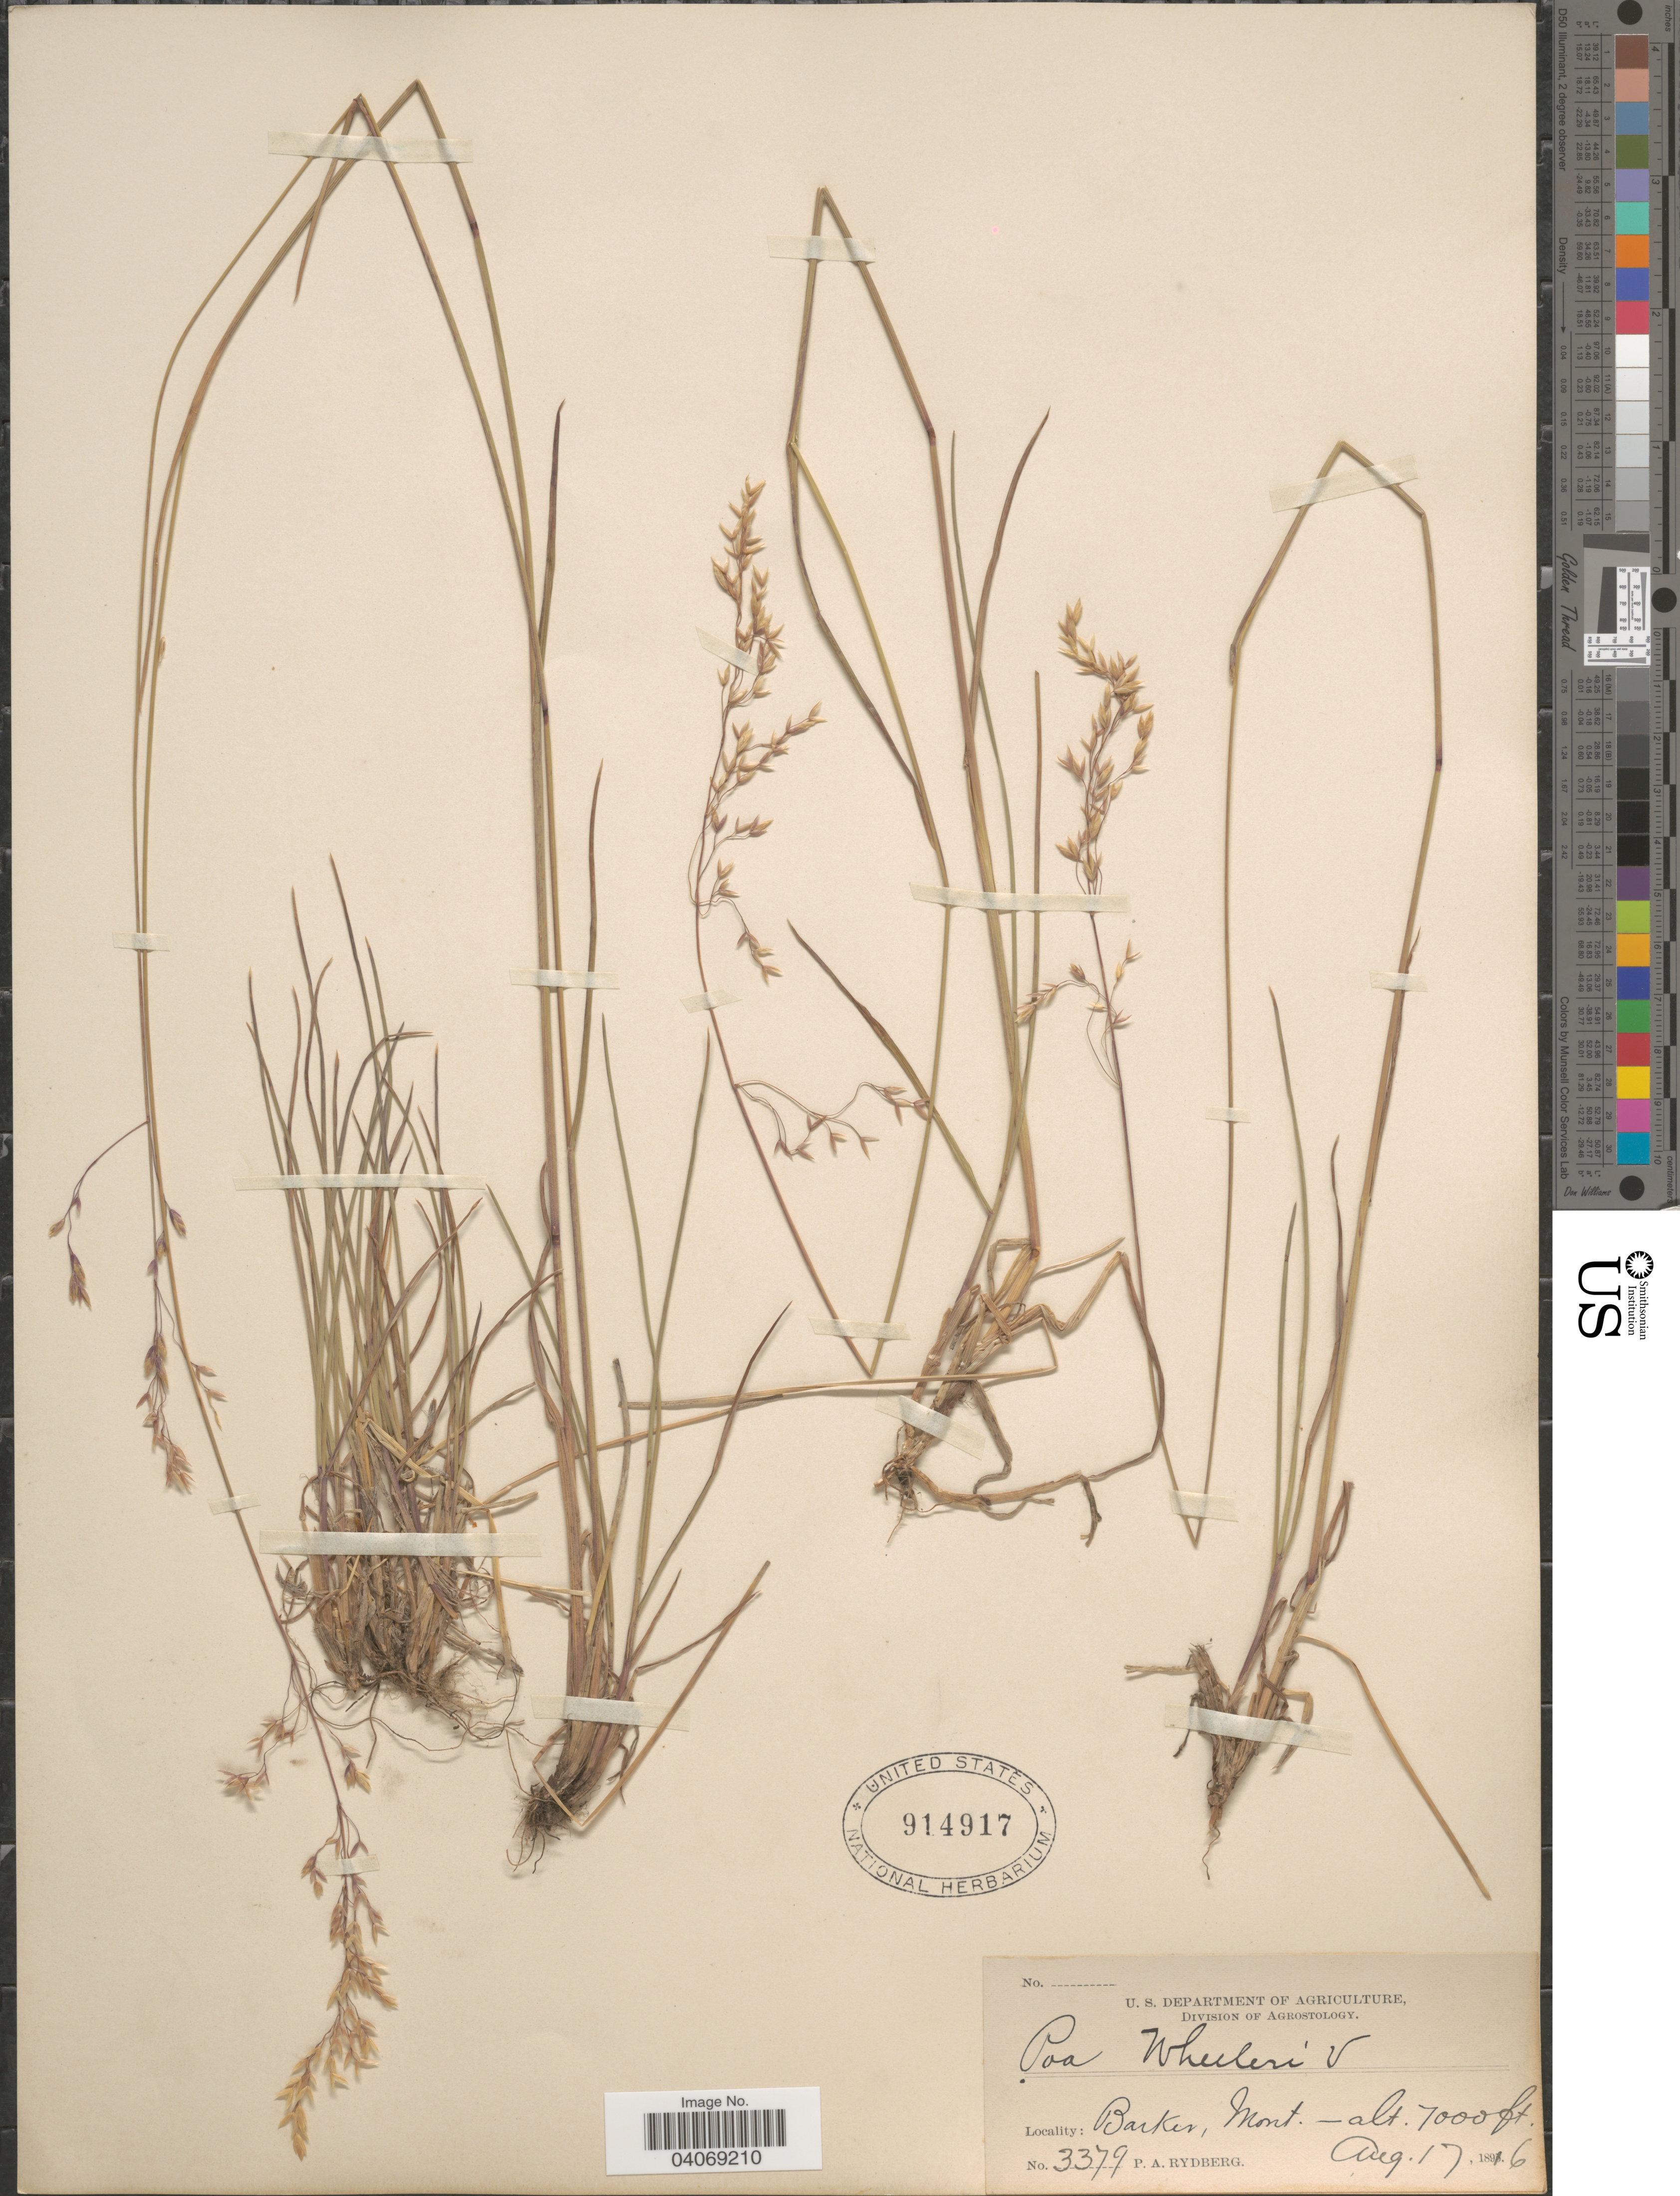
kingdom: Plantae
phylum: Tracheophyta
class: Liliopsida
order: Poales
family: Poaceae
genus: Poa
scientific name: Poa wheeleri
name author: Vasey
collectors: P. A. Rydberg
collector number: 3379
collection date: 1896-08-17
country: United States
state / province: Montana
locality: Barker.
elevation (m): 2134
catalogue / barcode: US 914917